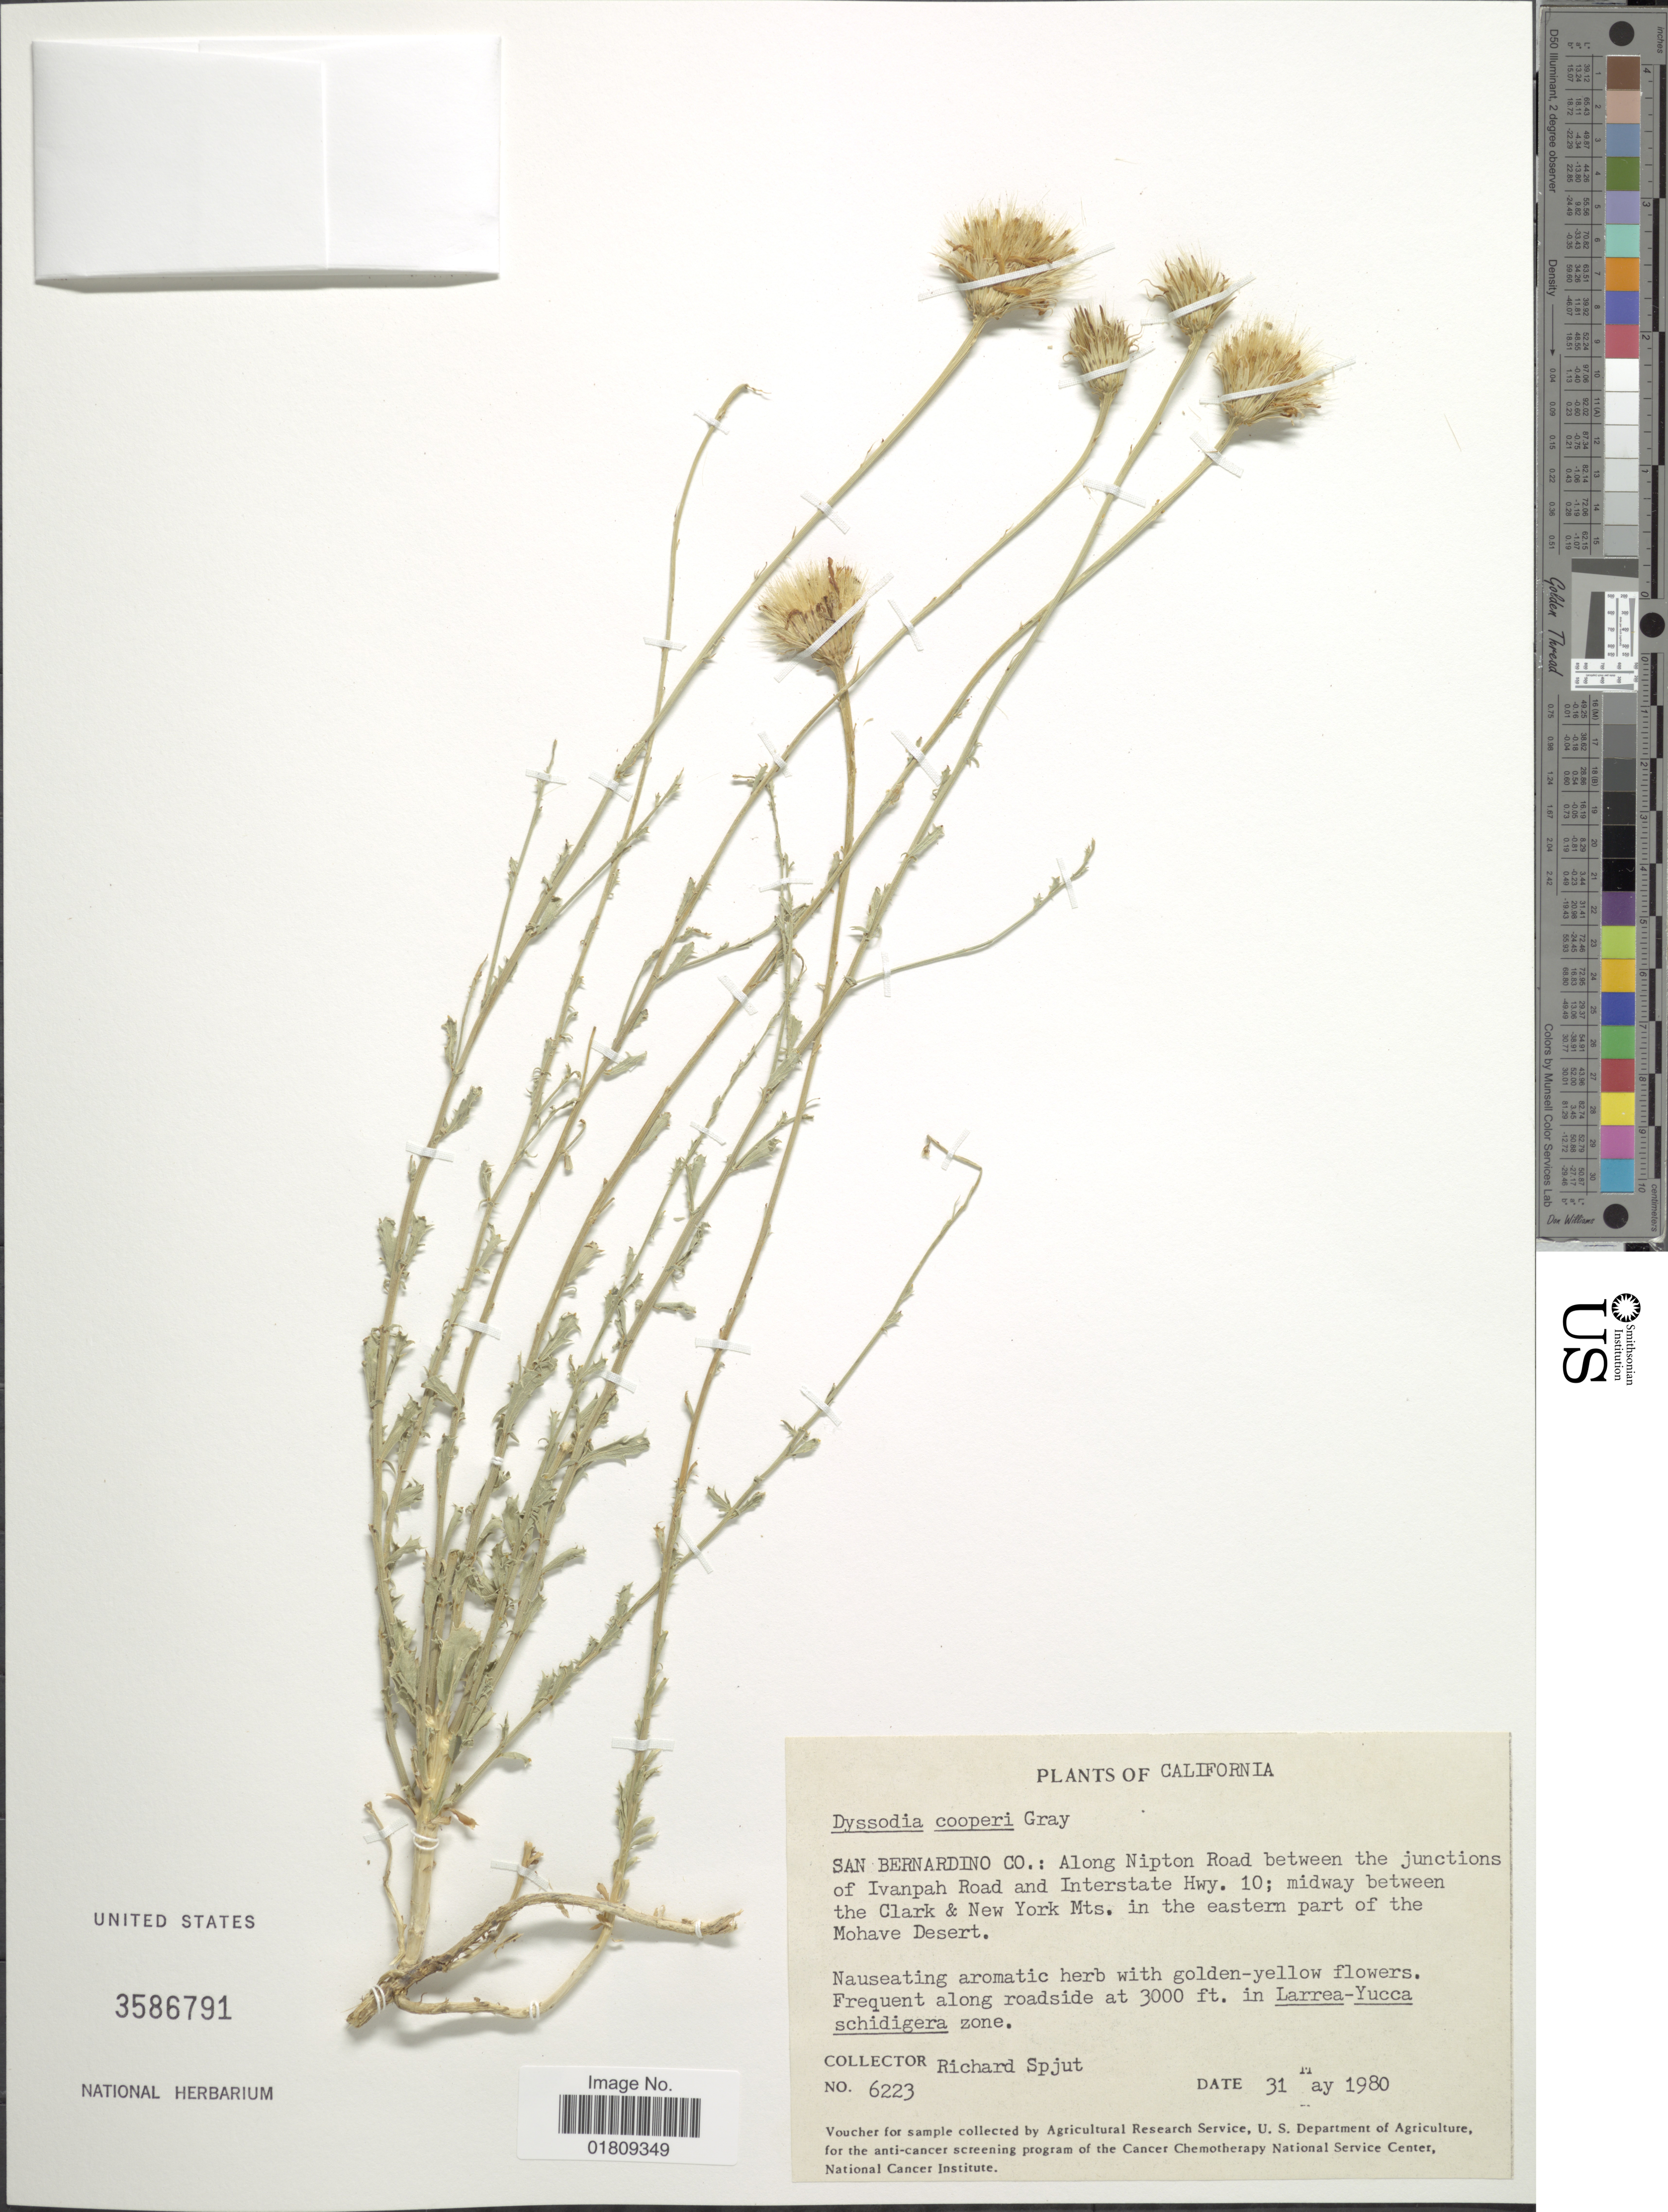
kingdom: Plantae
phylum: Tracheophyta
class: Magnoliopsida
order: Asterales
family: Asteraceae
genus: Dyssodia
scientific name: Dyssodia cooperi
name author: A. Gray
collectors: R. Spjut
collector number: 6223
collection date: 1980-05-31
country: United States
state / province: California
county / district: San Bernardino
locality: San Bernardino co., along Nipton Road between the junctions of Ivanpah Road and Interstate Hwy 10, midway between the Clark & New York Mts in the eastern part of the Mohave Desert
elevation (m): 914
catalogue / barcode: US 3586791